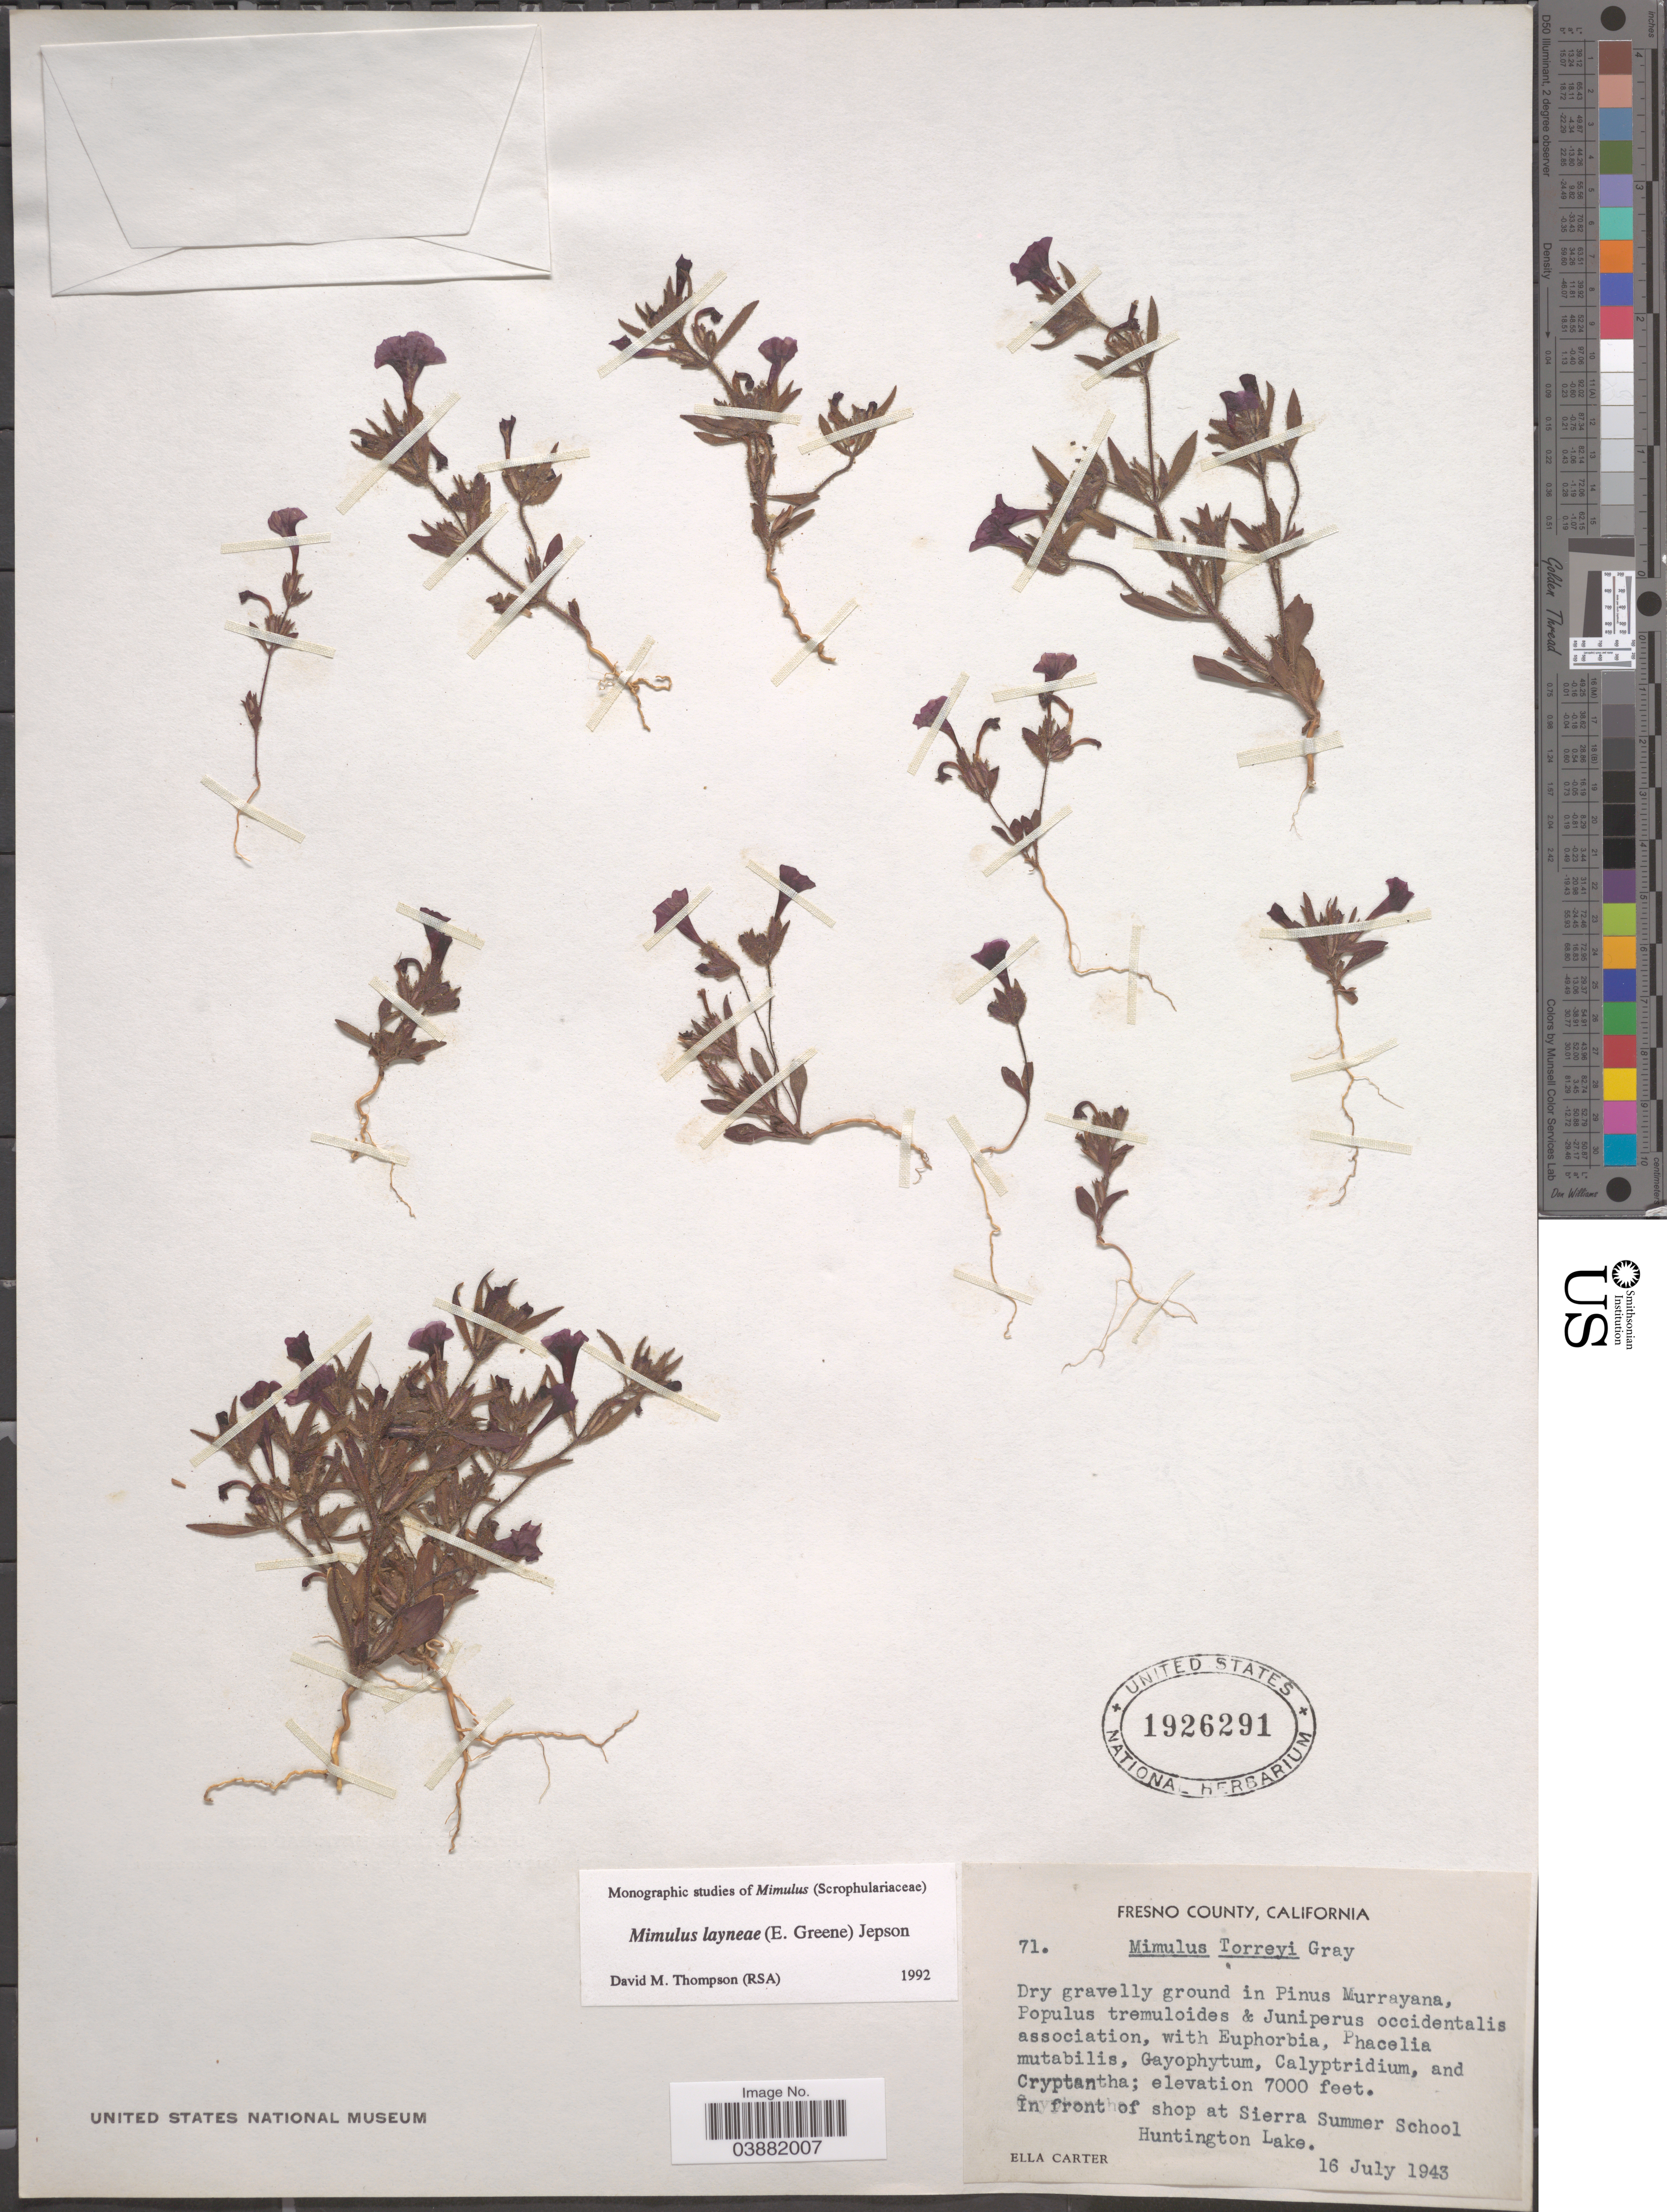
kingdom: Plantae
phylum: Tracheophyta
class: Magnoliopsida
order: Lamiales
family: Phrymaceae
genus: Mimulus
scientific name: Mimulus layneae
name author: (Greene) Jeps.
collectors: E. Carter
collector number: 71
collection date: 1943-07-16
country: United States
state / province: California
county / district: Fresno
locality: Fresno County. In front of shop at Sierra Summer School Huntington Lake.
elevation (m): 2134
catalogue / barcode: US 1926291